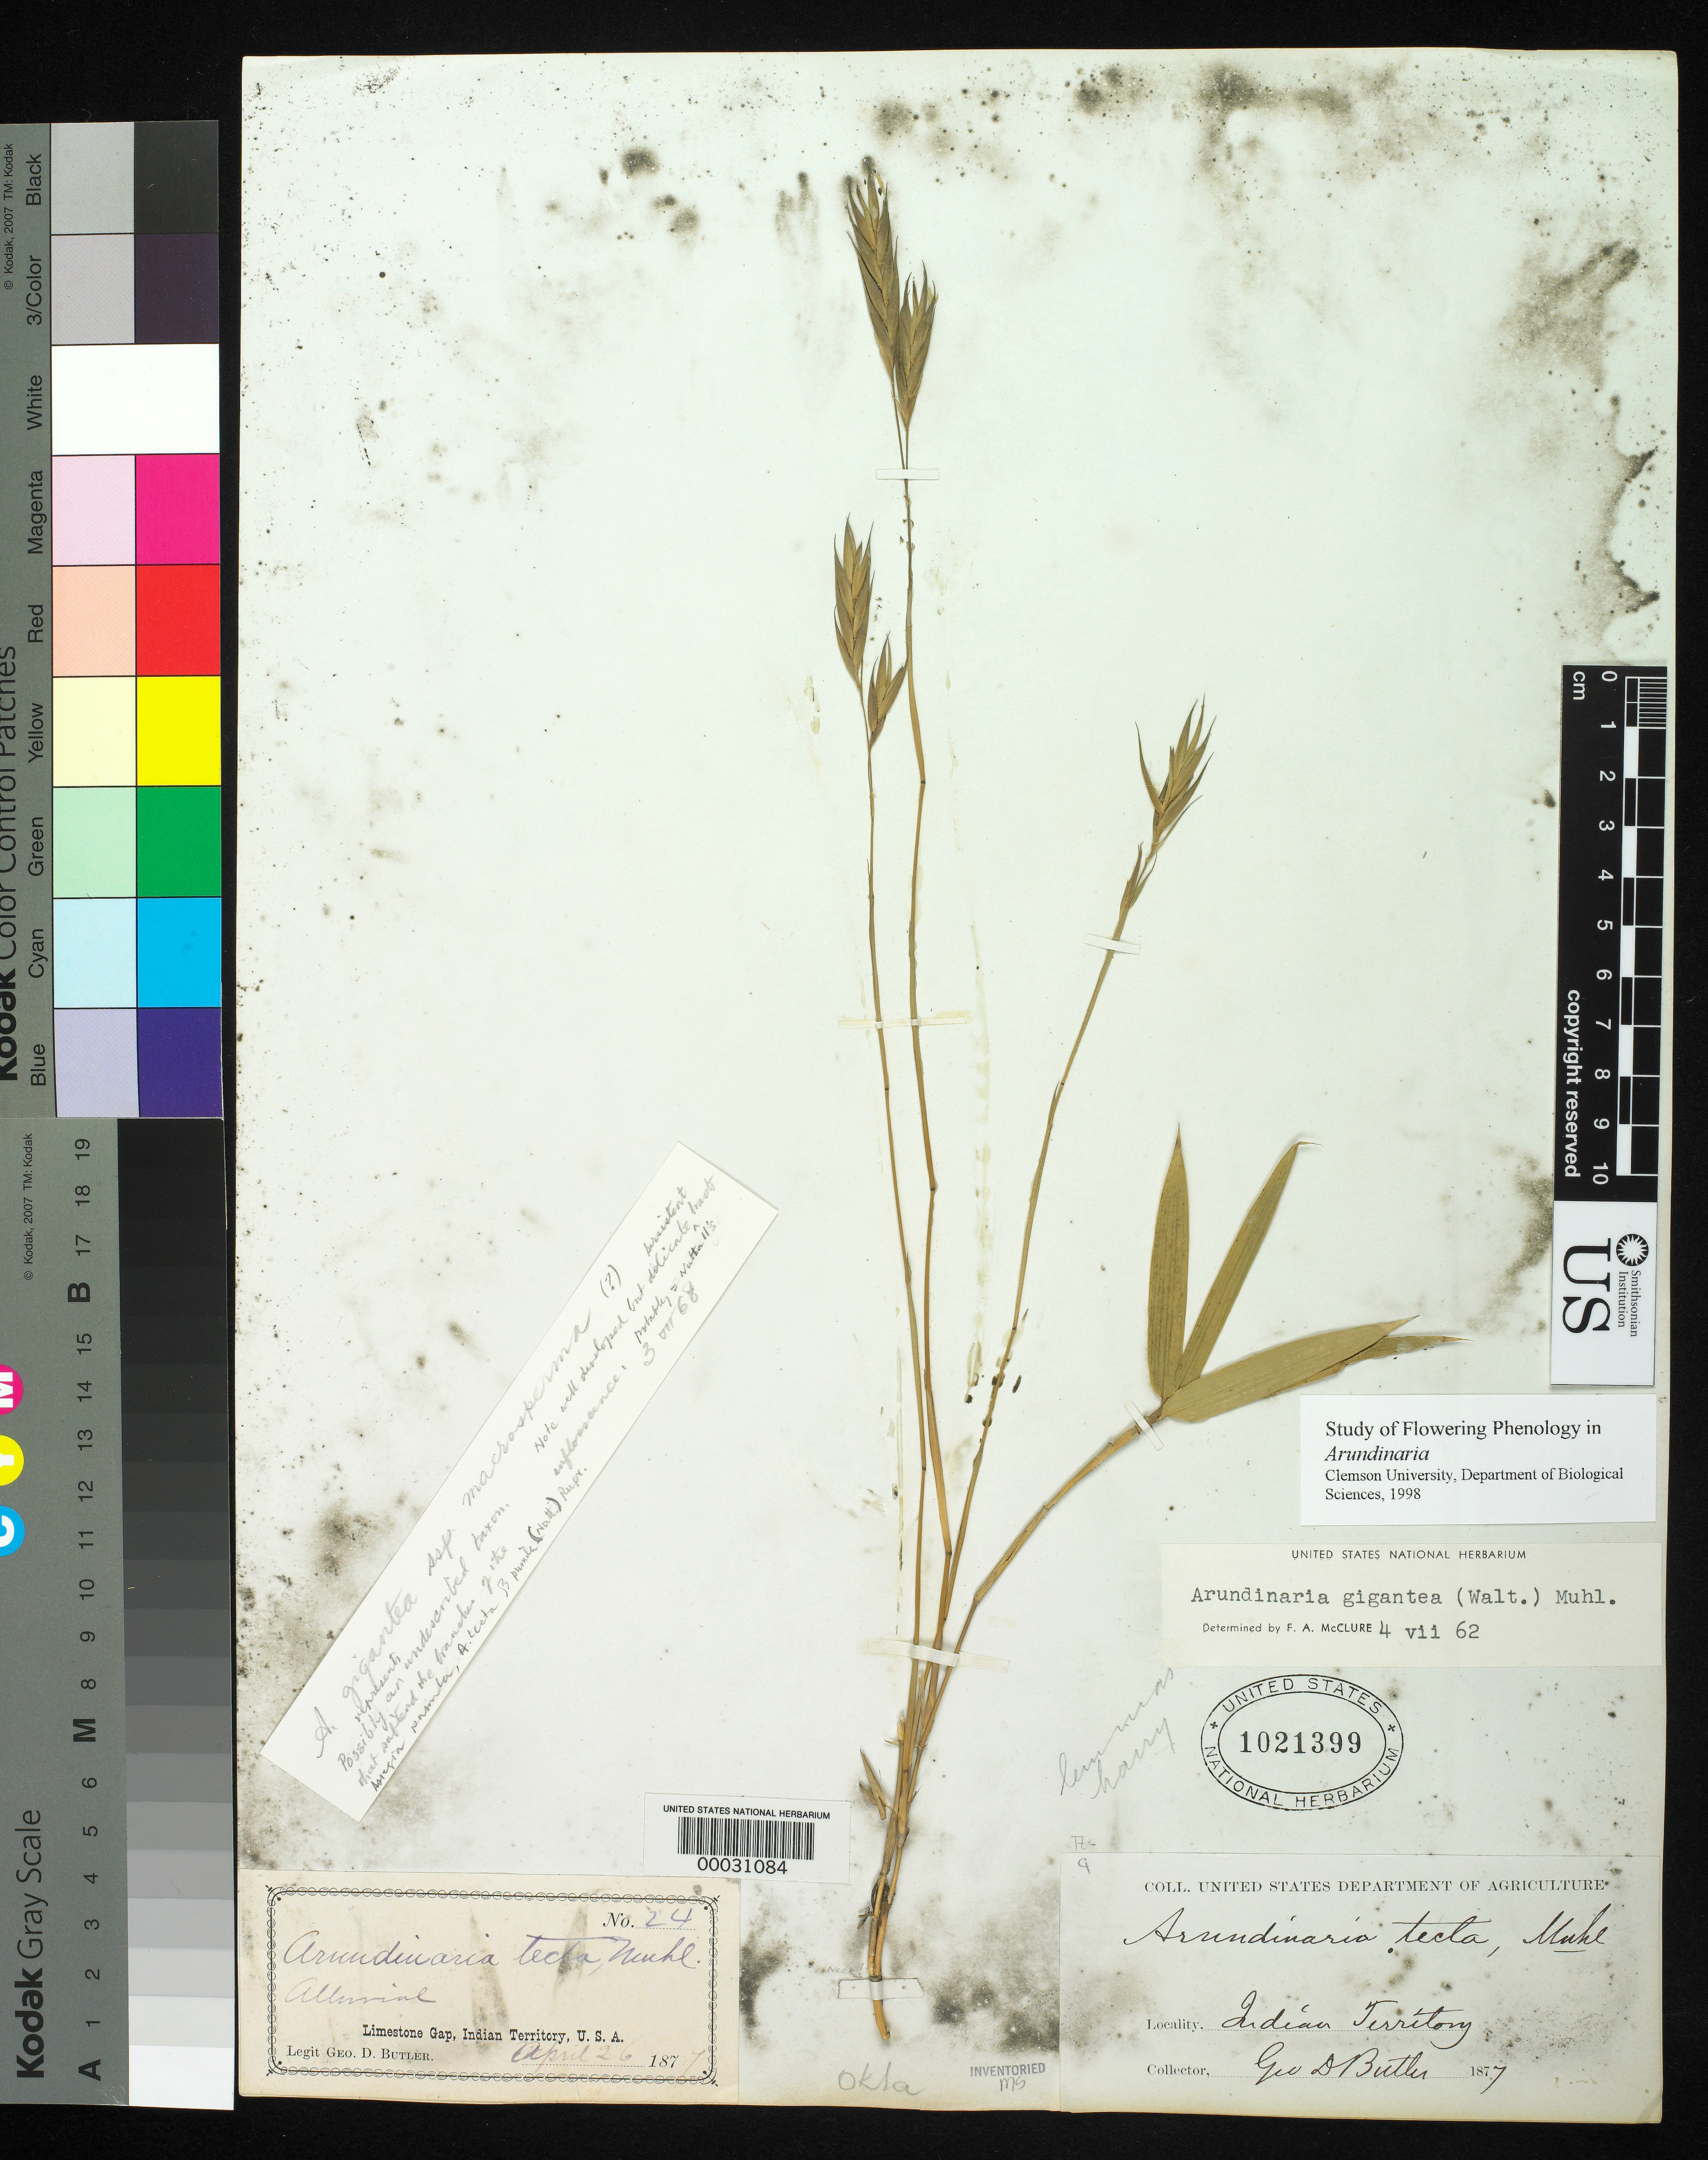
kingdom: Plantae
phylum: Tracheophyta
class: Liliopsida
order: Poales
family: Poaceae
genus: Arundinaria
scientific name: Arundinaria gigantea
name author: (Walter) Muhl.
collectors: -. Butler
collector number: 24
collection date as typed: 26 Apr 1877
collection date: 1877-04-26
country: United States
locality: Linestone gap [= limestone gap?]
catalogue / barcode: US 1021399